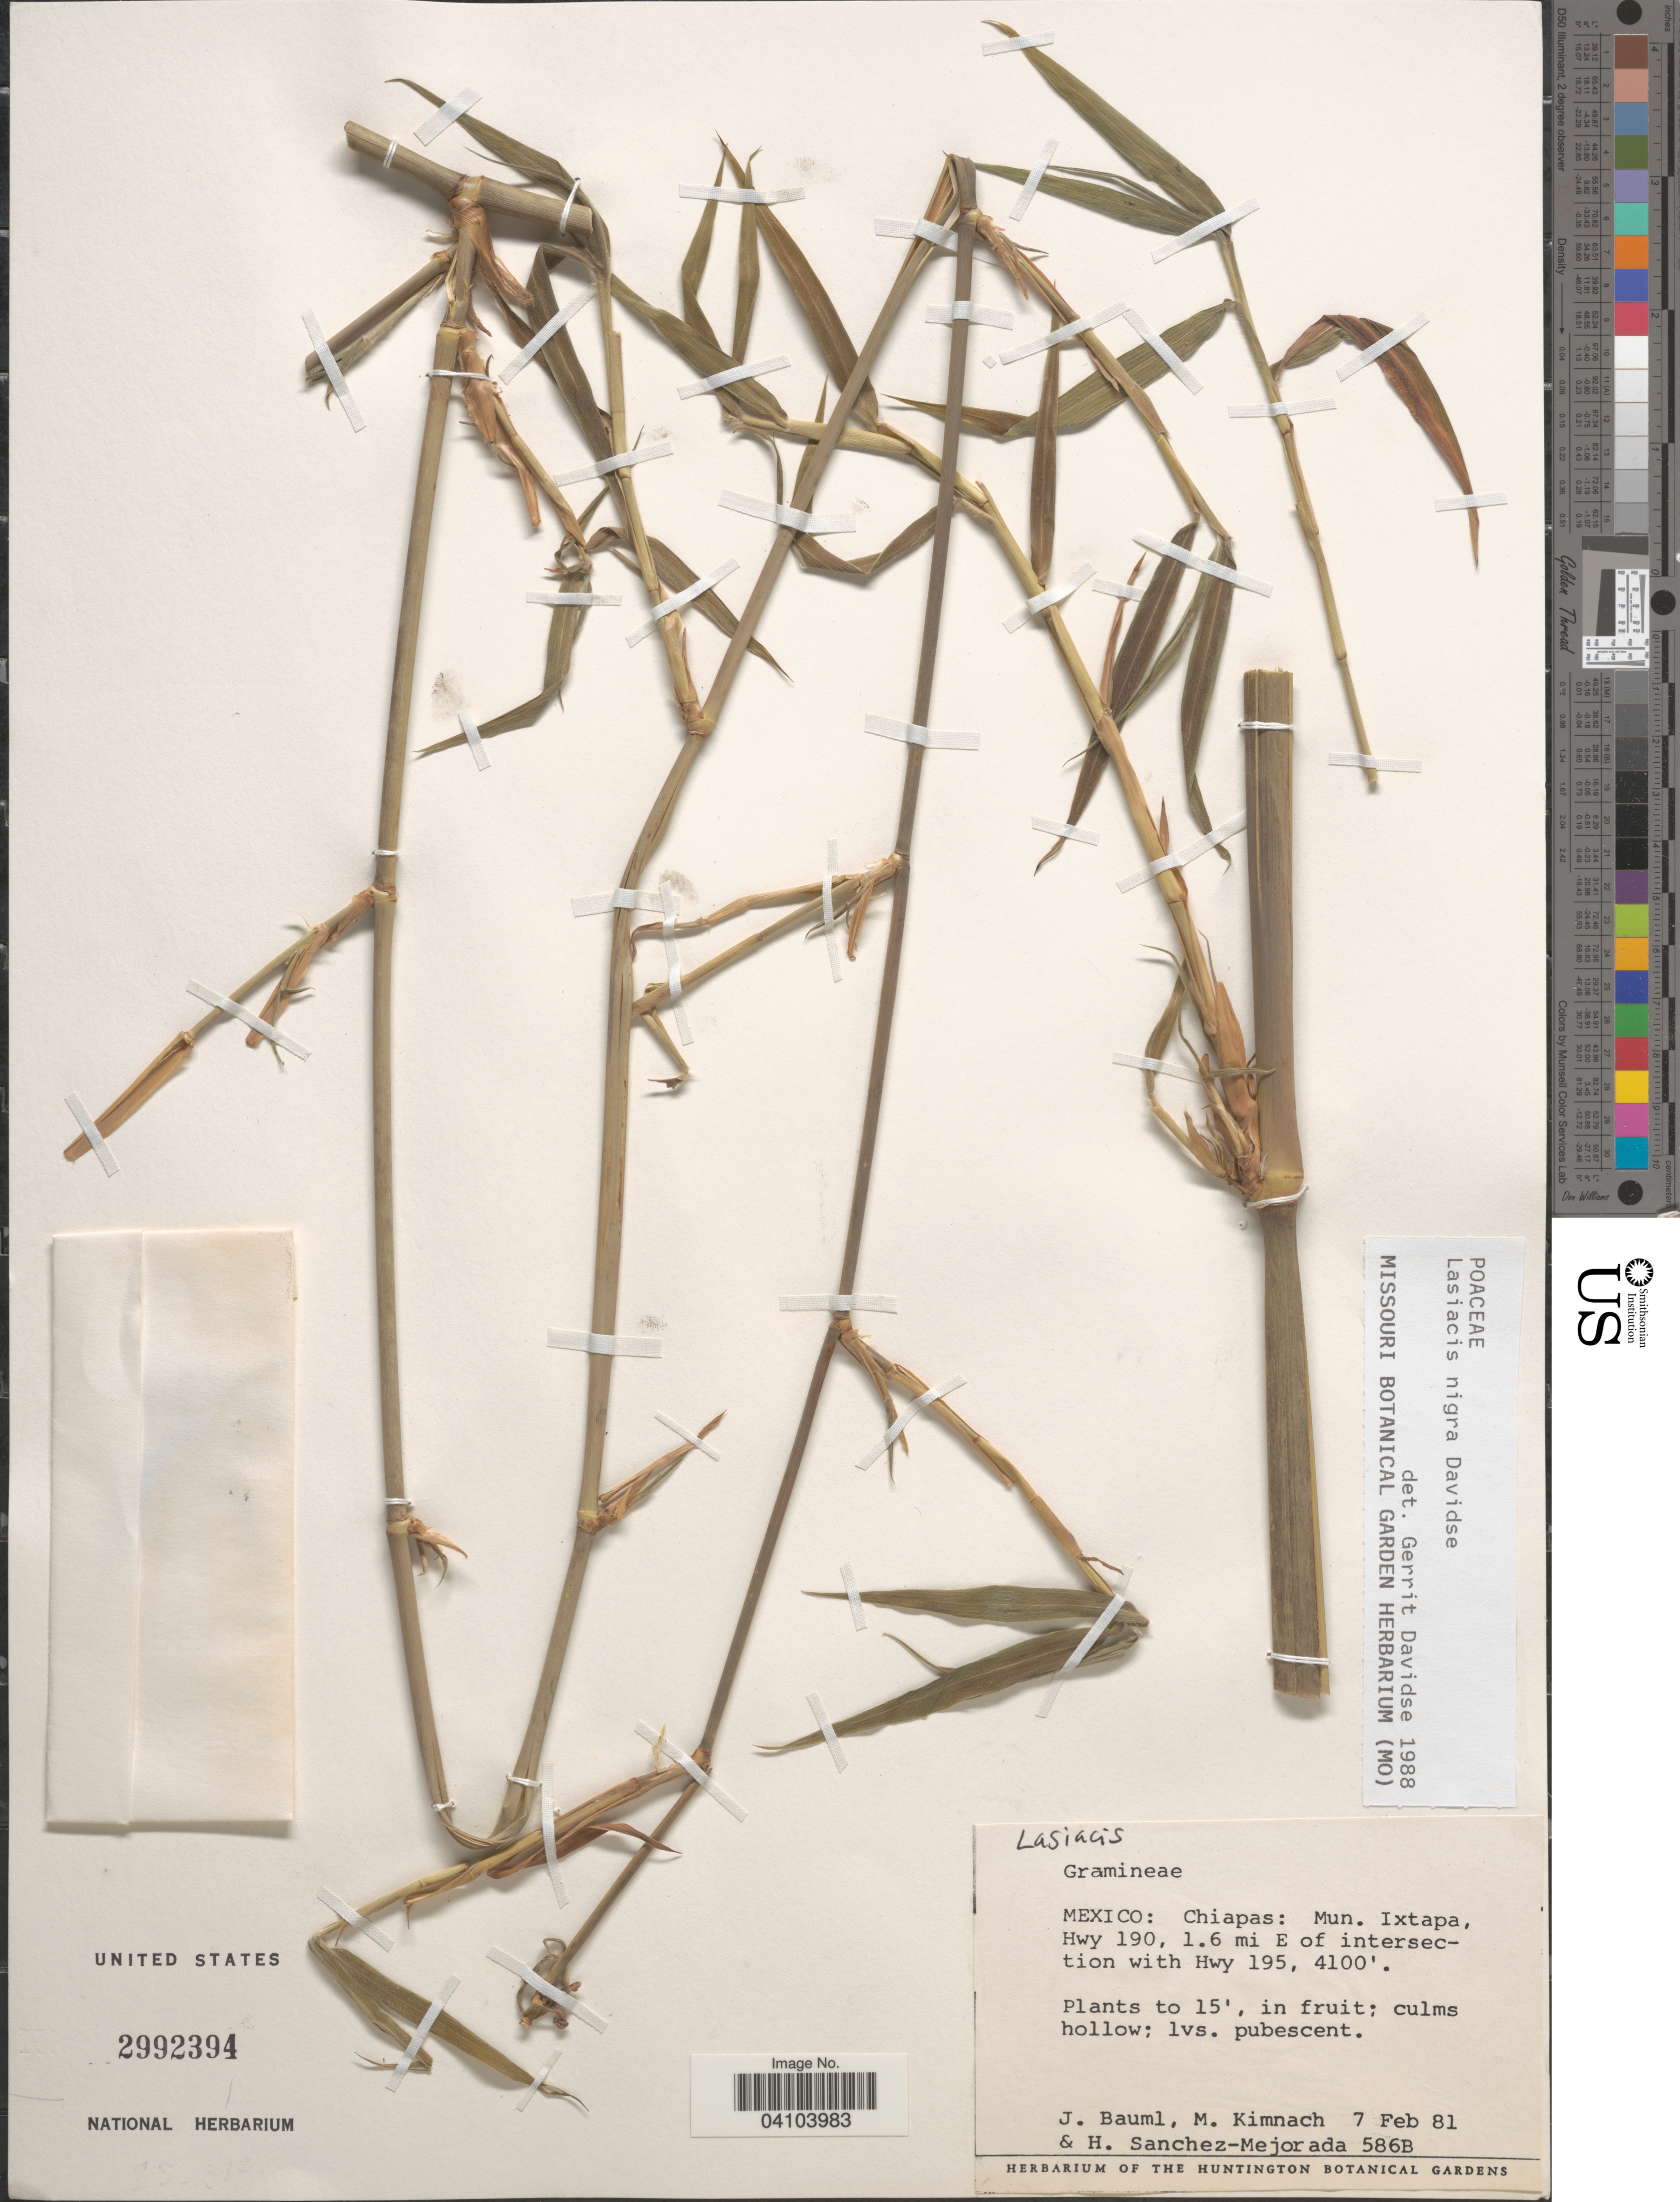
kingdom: Plantae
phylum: Tracheophyta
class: Liliopsida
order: Poales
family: Poaceae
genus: Lasiacis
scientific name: Lasiacis nigra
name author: Davidse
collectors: J. Bauml, M. W. Kimnach & H. Sánchez-Mejorada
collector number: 586B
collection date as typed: Transcribed d/m/y: 7/2/81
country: Mexico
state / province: Chiapas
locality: Mun. Ixtapa, Hwy 190, 1.6 mi E of intersection with Hwy 195.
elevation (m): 1250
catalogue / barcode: US 2992394